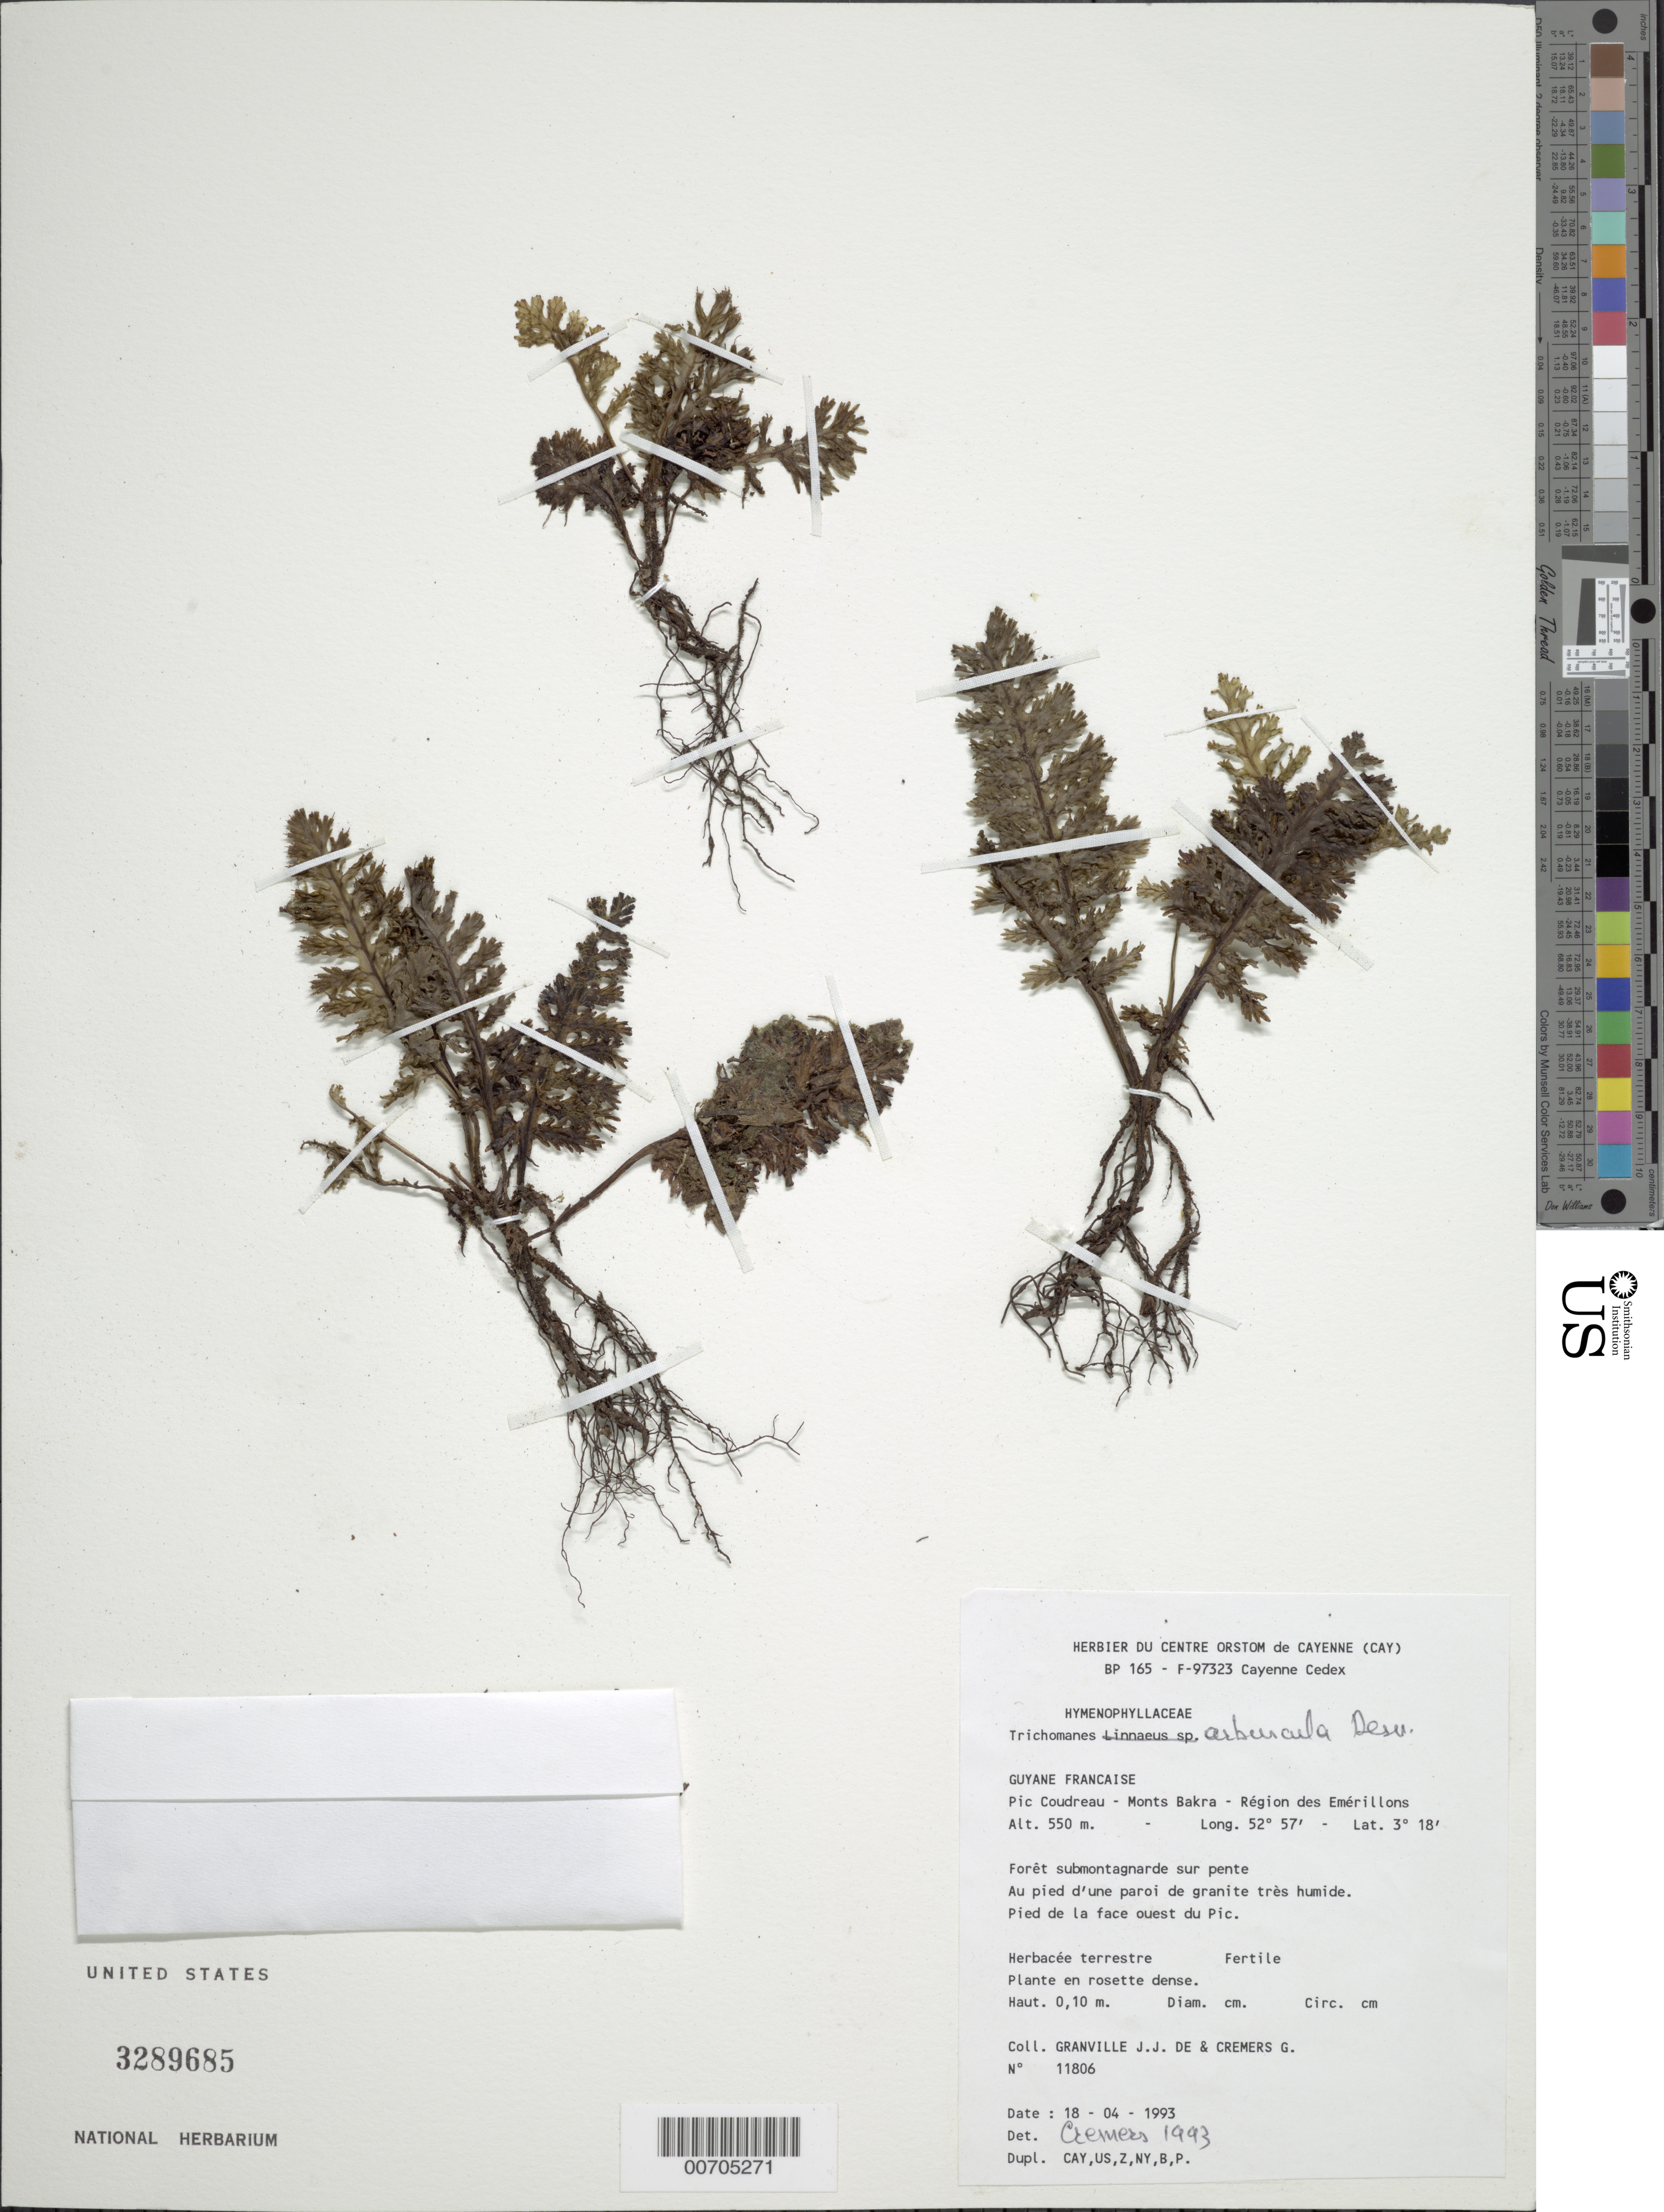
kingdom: Plantae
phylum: Tracheophyta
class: Polypodiopsida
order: Hymenophyllales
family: Hymenophyllaceae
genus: Trichomanes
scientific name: Trichomanes arbuscula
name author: Desv.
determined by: Cremers, Georges A.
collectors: J.-J. de Granville & G. Cremers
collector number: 11806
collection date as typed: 18-Apr-93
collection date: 1993-04-18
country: French Guiana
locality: Pic Coudreau, Monts Bakra, région des Emérillons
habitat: Forêt submontagnarde sur pente, au pied d'une paroi de granite tres humide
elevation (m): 550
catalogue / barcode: US 3289685